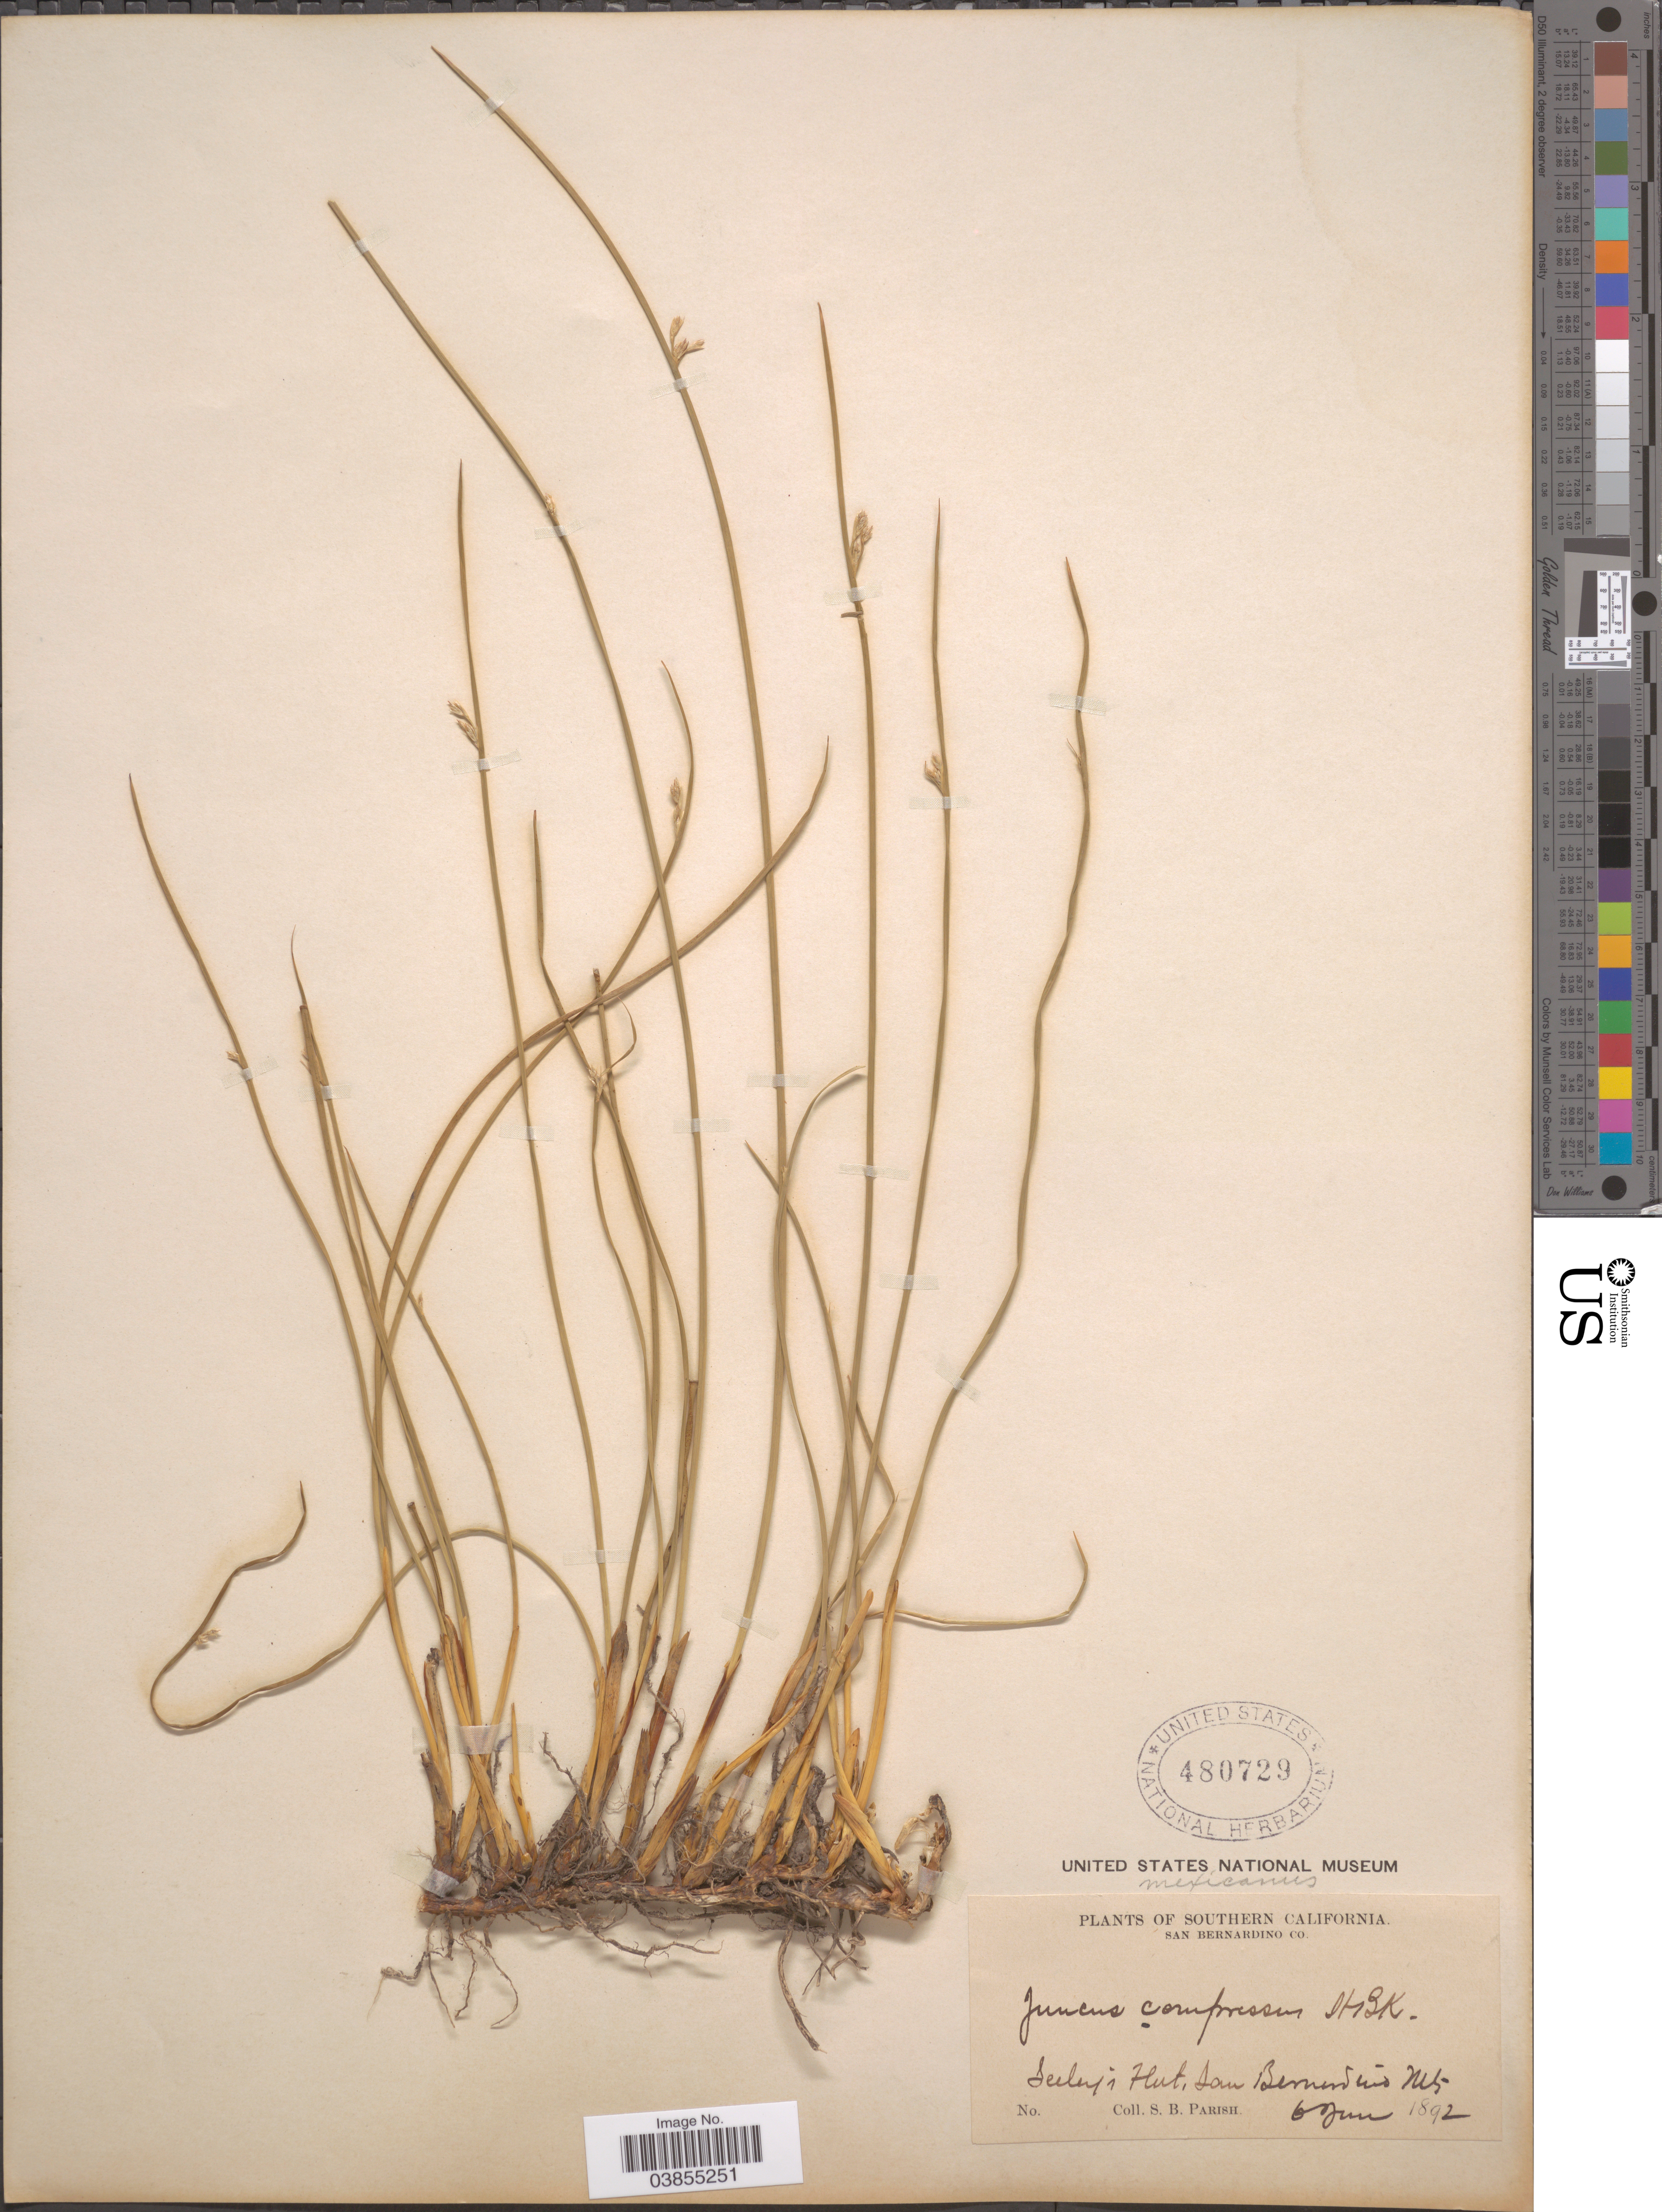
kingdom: Plantae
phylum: Tracheophyta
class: Liliopsida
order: Poales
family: Juncaceae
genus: Juncus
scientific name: Juncus mexicanus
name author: Willd. ex Schult. & Schult. f.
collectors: S. B. Parish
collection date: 1892-06-06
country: United States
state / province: California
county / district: San Bernardino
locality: Southern California. San Bernardino Co. Seeley's Flat, San Bernardino Mts.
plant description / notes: Corrected "Seeley's Hut" to "Seeley's Flat." Filled county field.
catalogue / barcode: US 480729